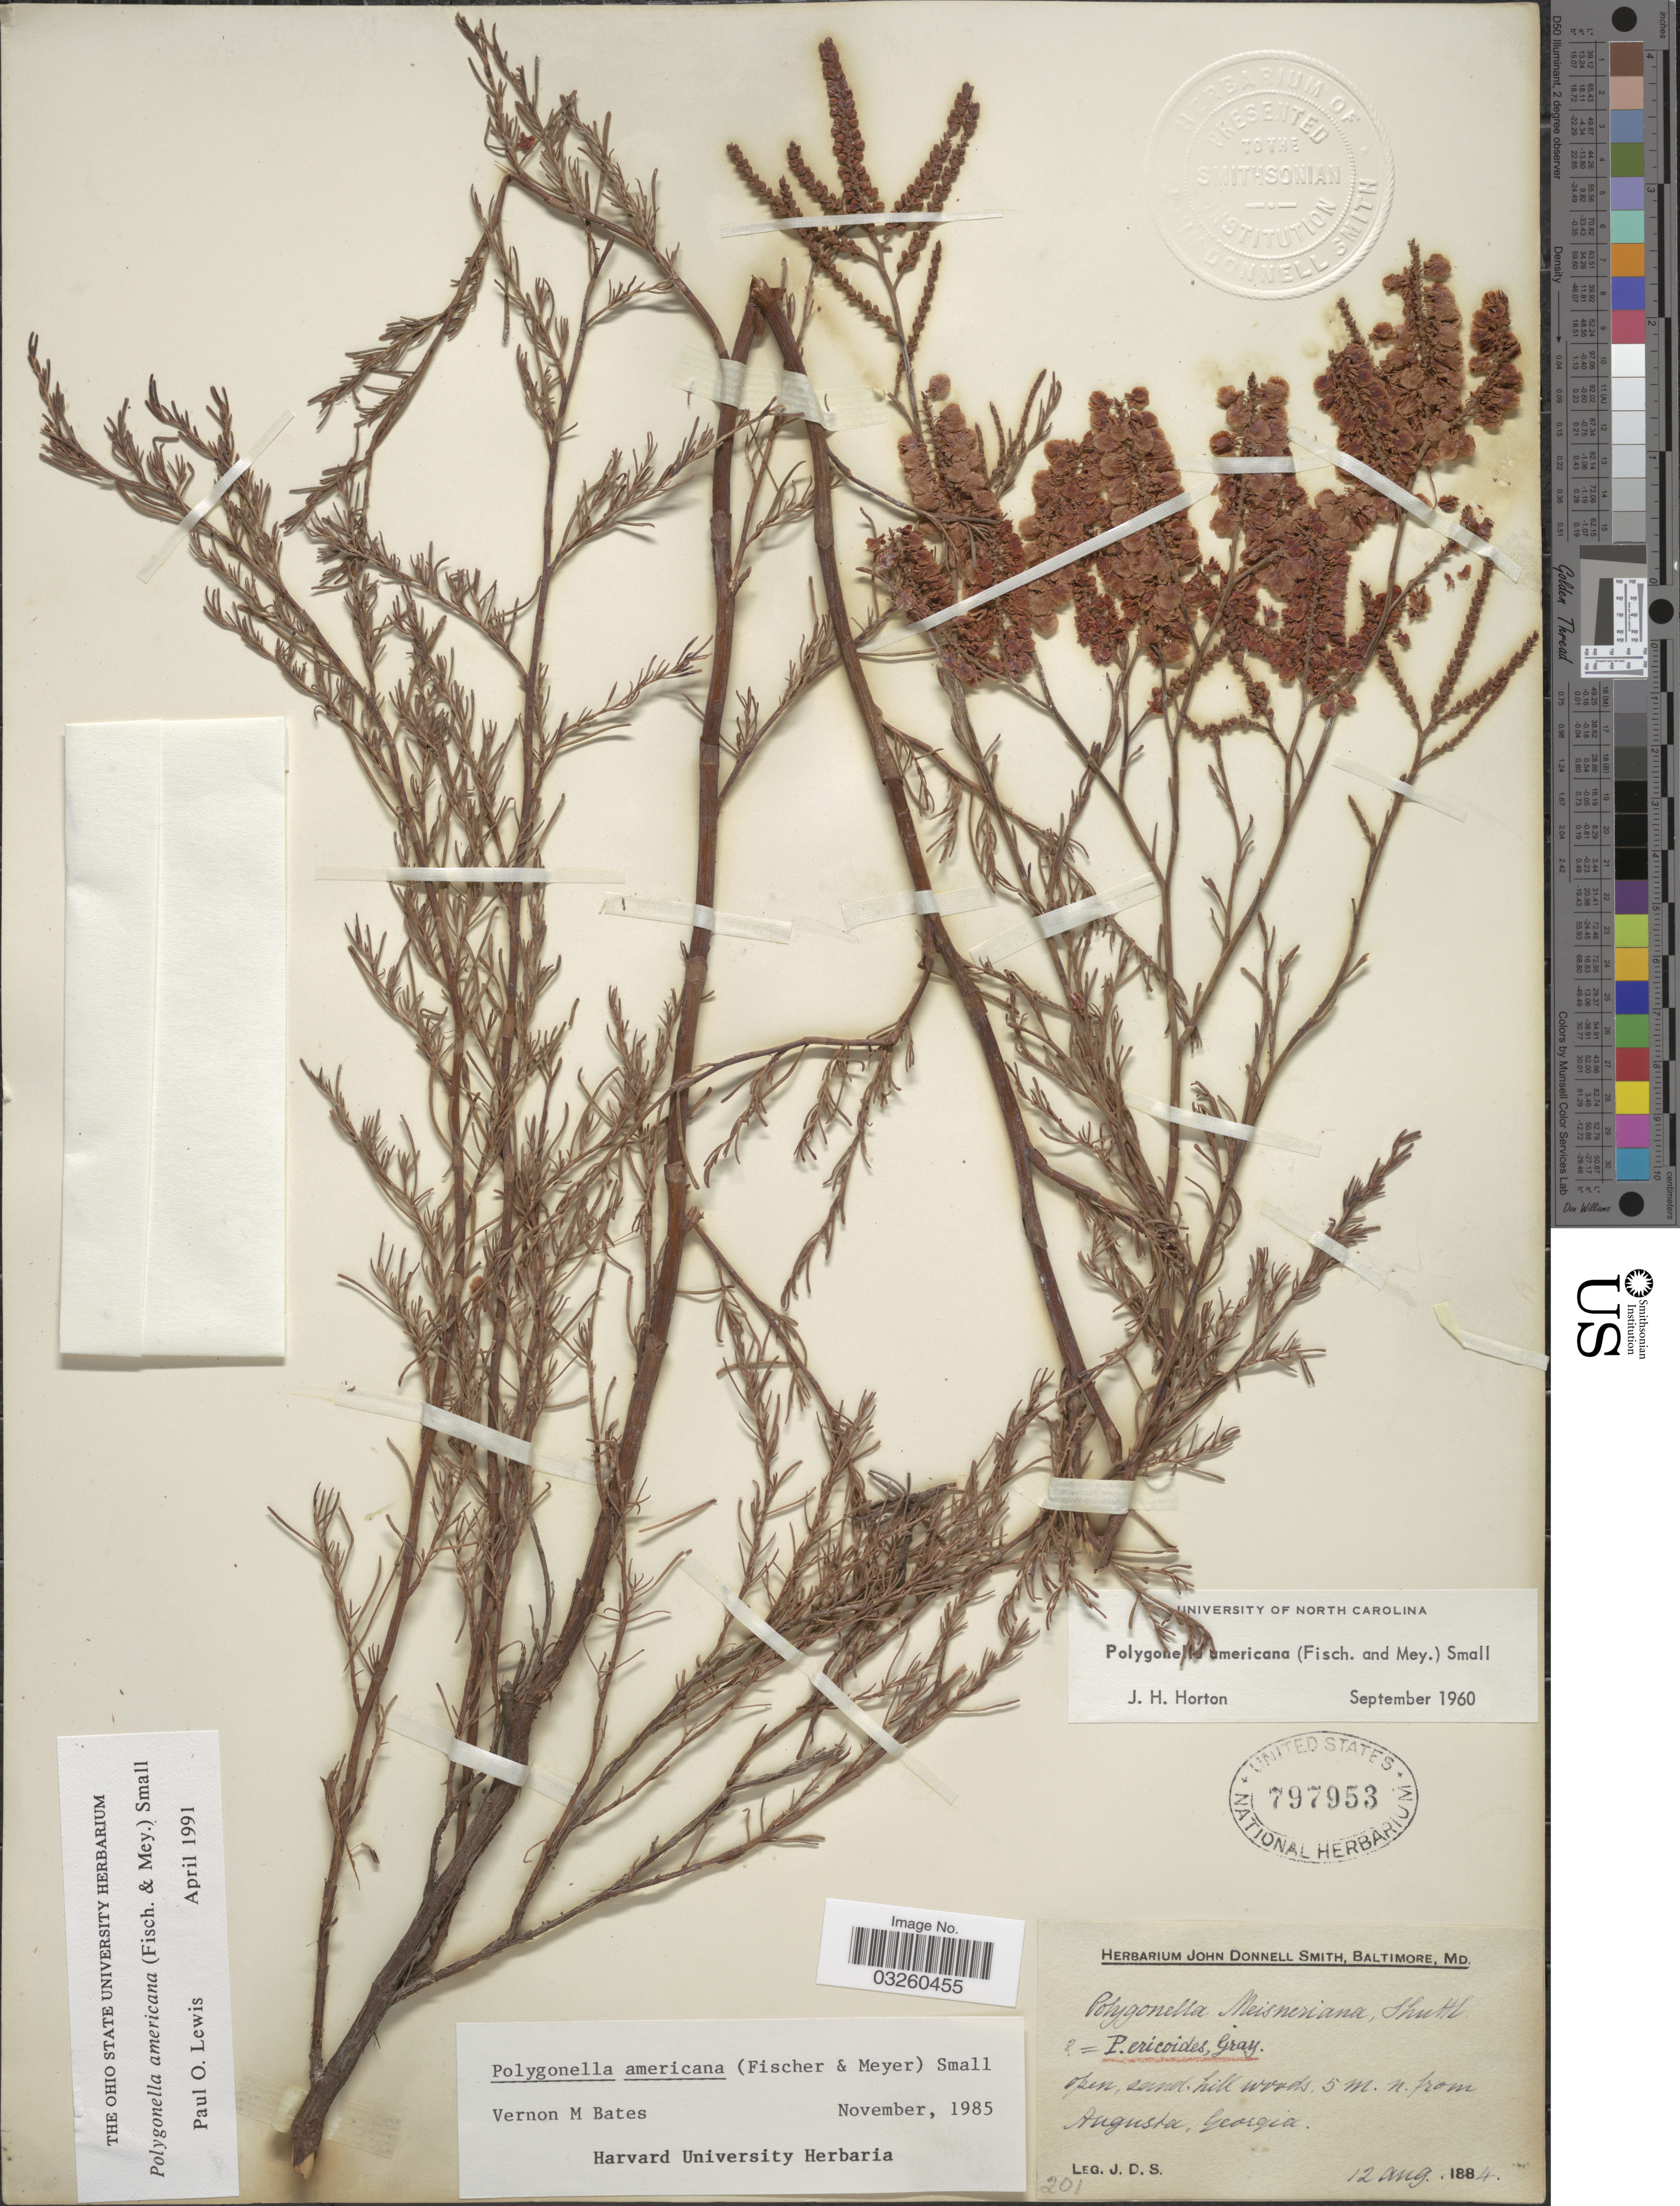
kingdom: Plantae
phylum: Tracheophyta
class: Magnoliopsida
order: Caryophyllales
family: Polygonaceae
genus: Polygonella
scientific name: Polygonella americana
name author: (Fisch. & C.A. Mey.) Small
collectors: J. Donnell Smith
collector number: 201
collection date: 1884-08-12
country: United States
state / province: Georgia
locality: Augusta.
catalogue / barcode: US 797953